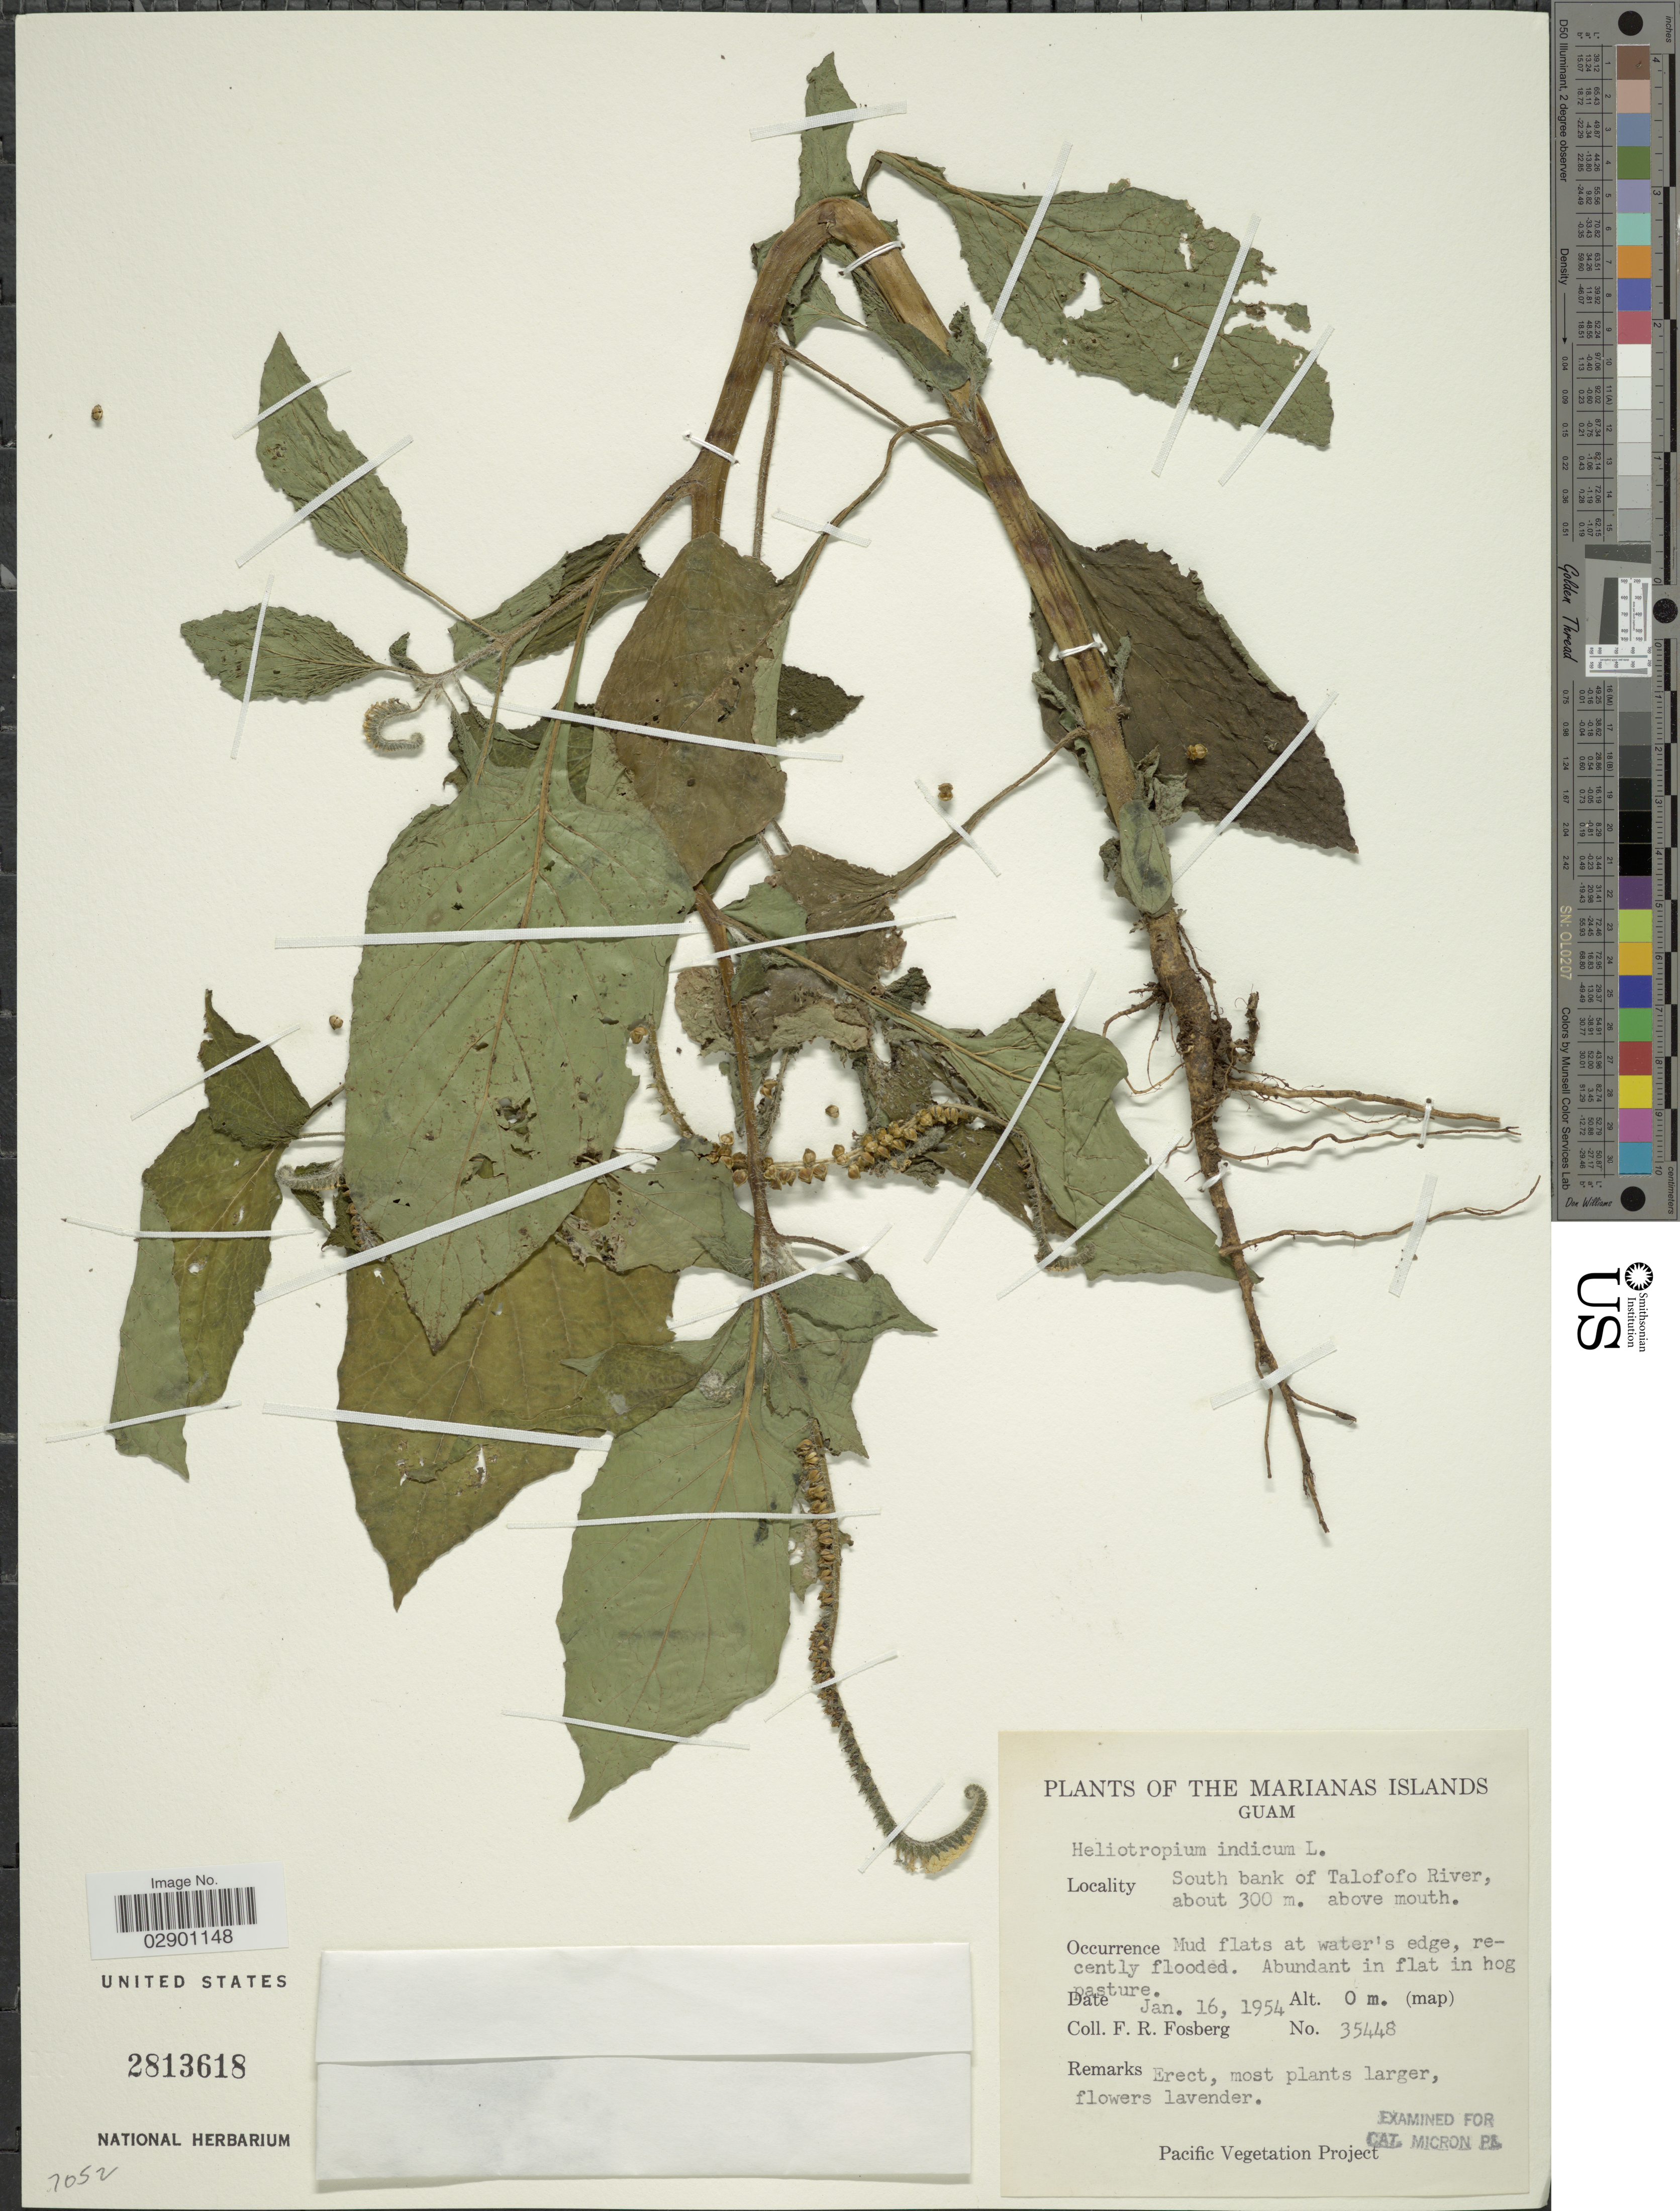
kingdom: Plantae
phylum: Tracheophyta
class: Magnoliopsida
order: Boraginales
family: Heliotropiaceae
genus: Heliotropium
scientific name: Heliotropium indicum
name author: L.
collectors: F. R. Fosberg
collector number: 35448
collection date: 1954-01-16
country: Guam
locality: Marianas Islands. South bank of Talofofo River, about 300 m. above mouth.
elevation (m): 0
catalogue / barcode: US 2813618